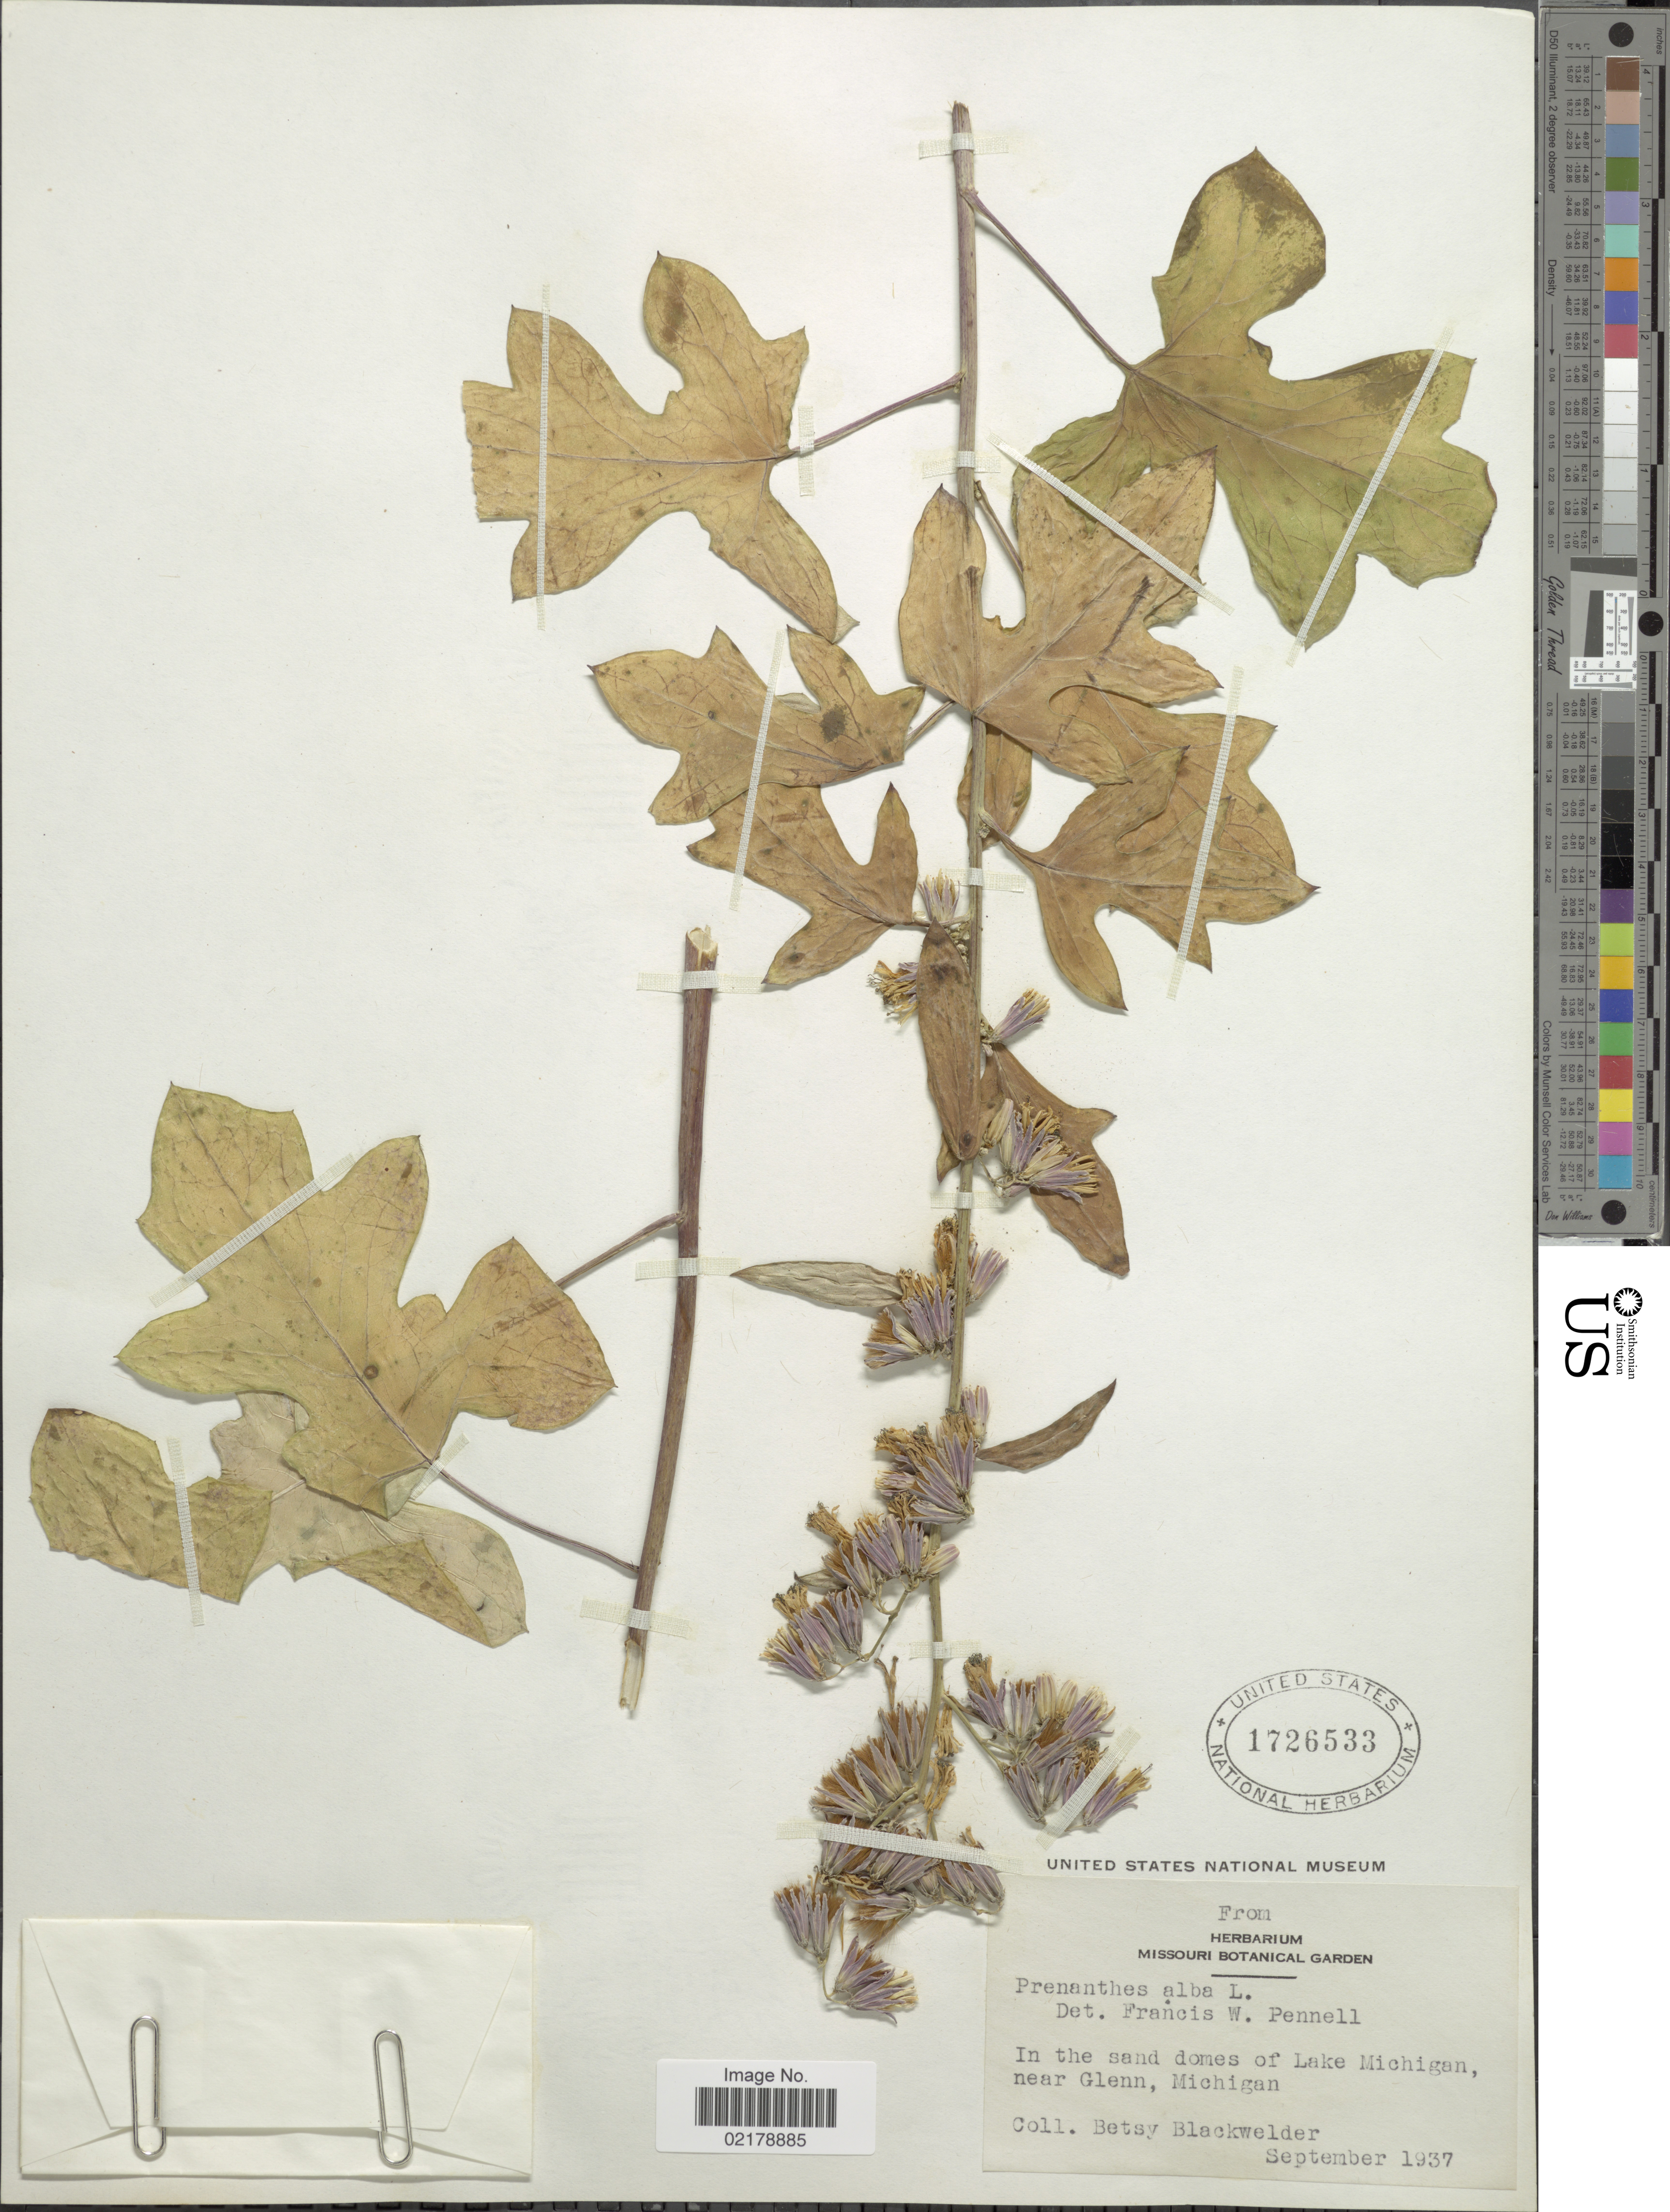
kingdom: Plantae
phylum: Tracheophyta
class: Magnoliopsida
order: Asterales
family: Asteraceae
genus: Nabalus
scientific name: Nabalus albus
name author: (L.) Hook.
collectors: B. Blackwelder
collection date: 1937-09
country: United States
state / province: Michigan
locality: In the sand domes of Lake Michigan, near Glenn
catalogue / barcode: US 1726533